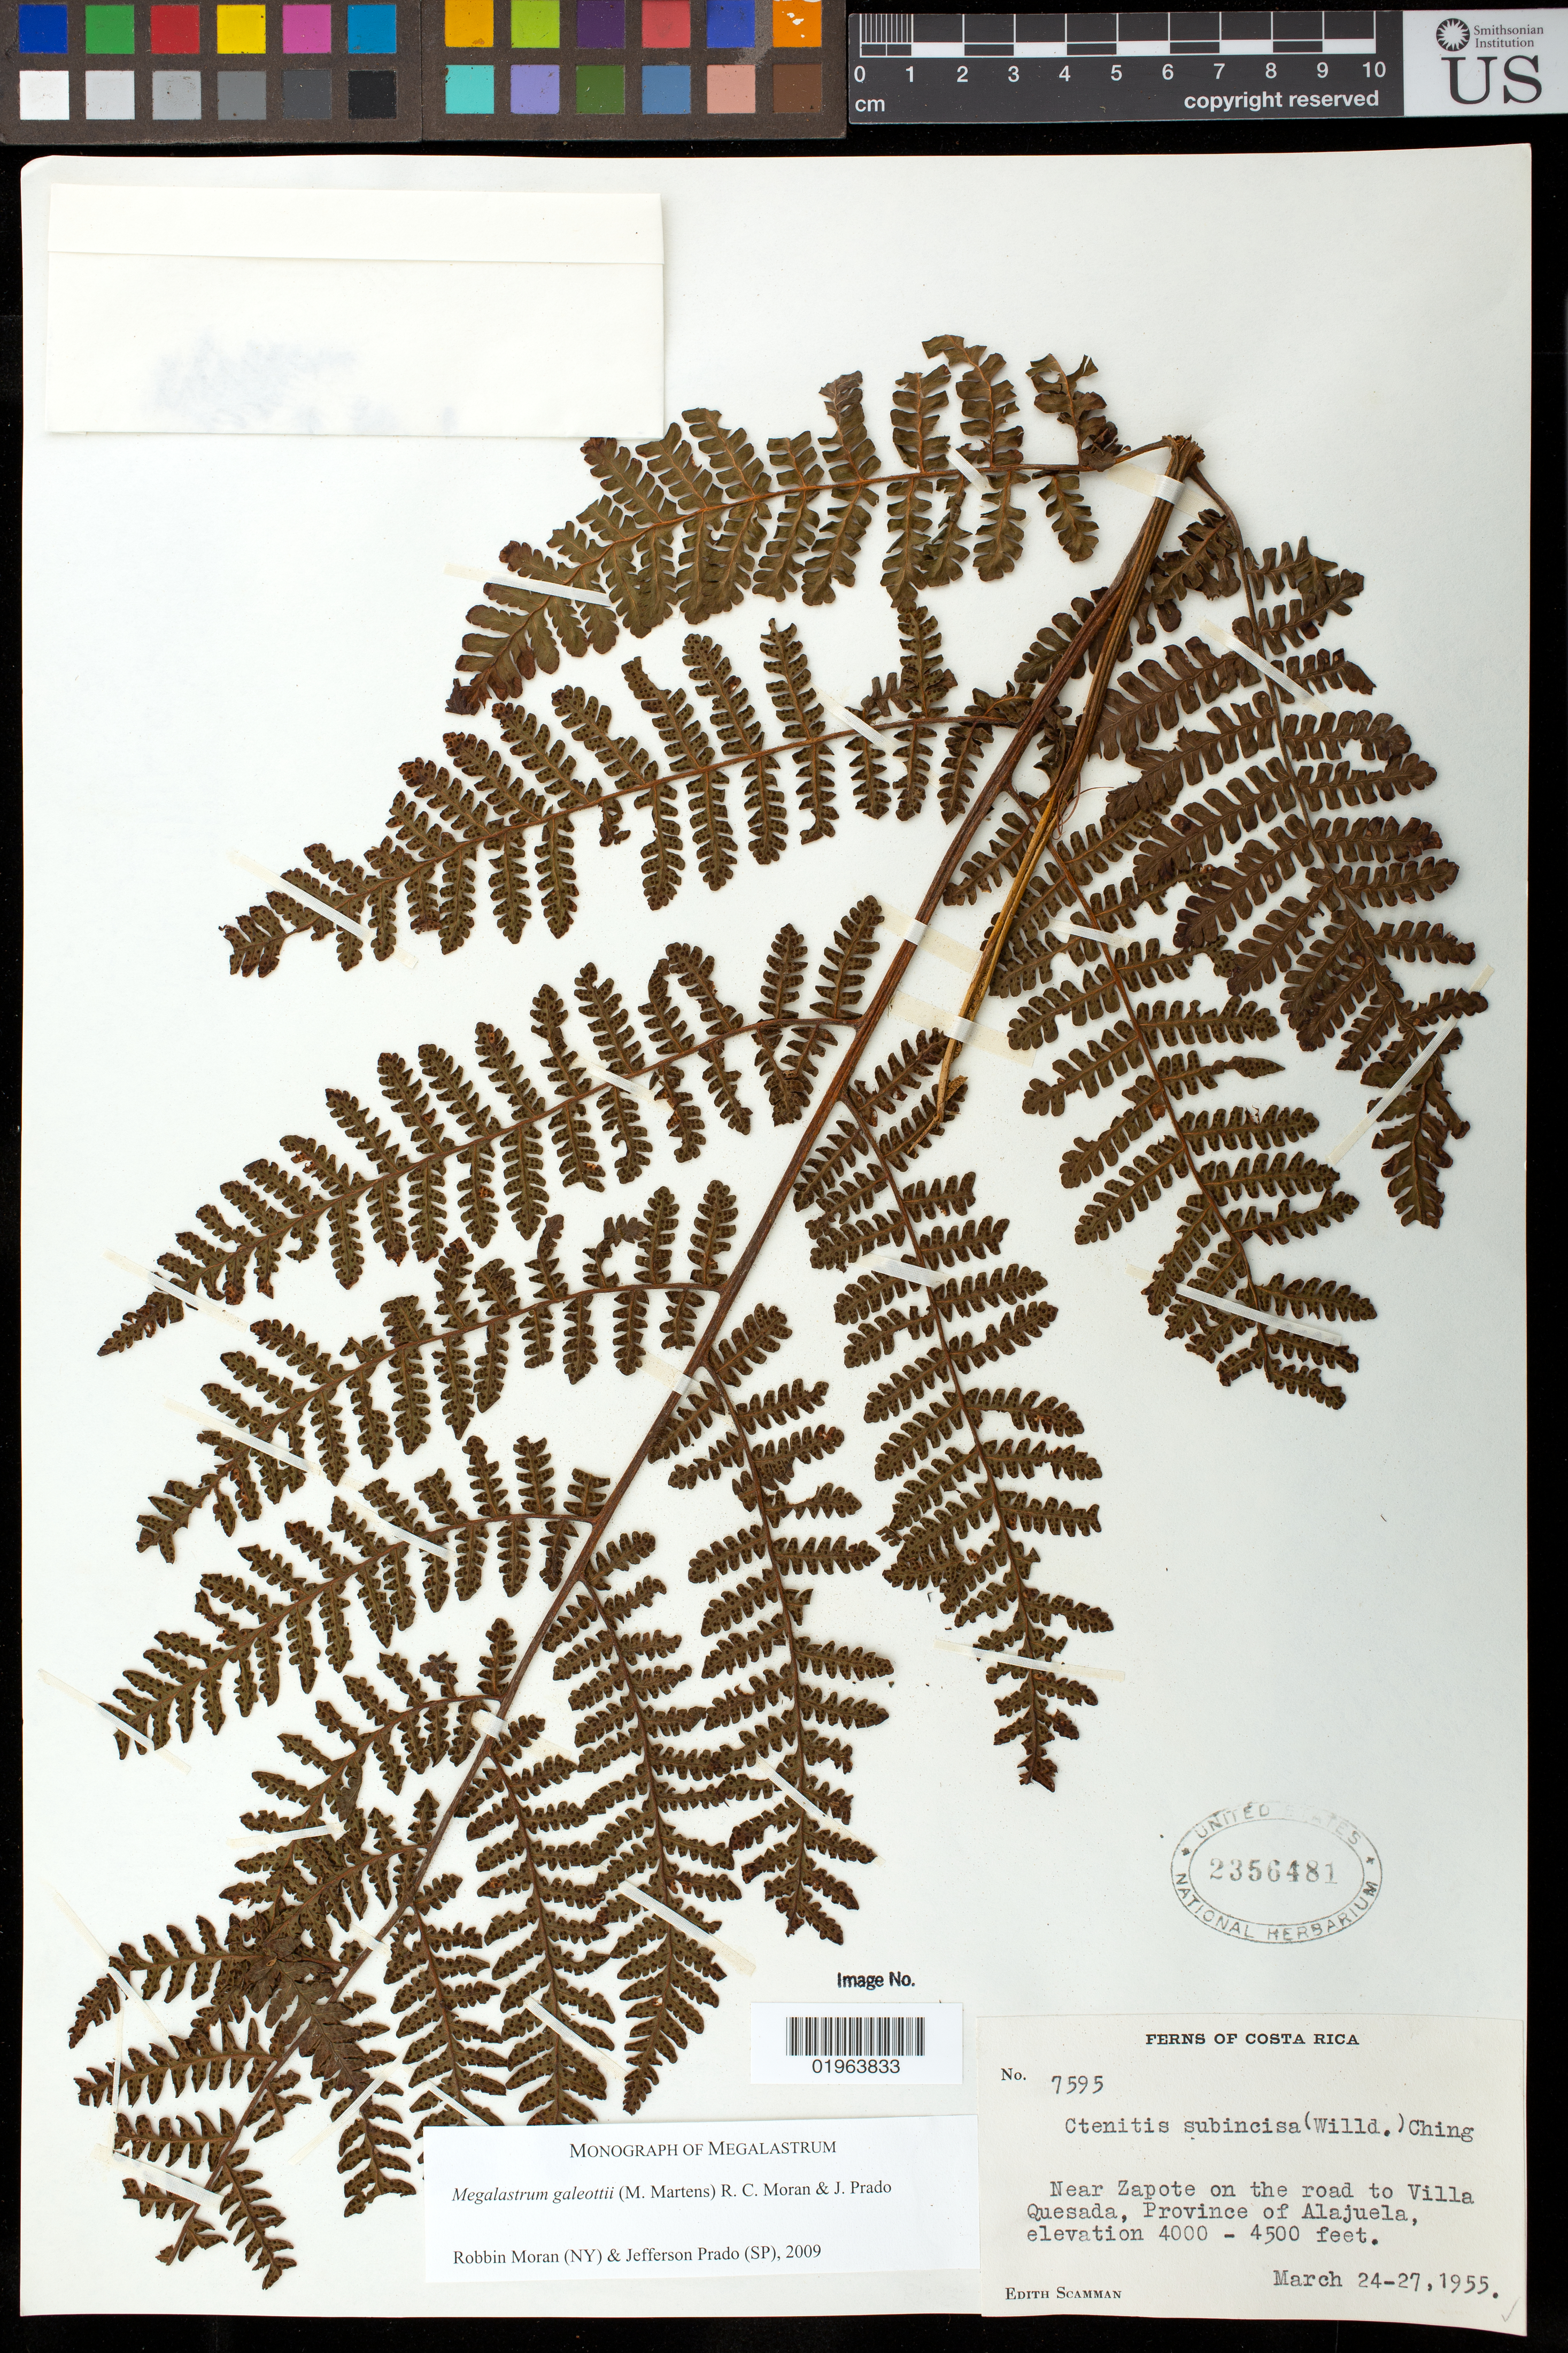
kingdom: Plantae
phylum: Tracheophyta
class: Polypodiopsida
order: Polypodiales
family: Dryopteridaceae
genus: Megalastrum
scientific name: Megalastrum galeottii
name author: (M. Martens) R.C. Moran & J. Prado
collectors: E. Scamman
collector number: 7595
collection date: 1955-03-24/1955-03-27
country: Costa Rica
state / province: Alajuela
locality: Near Zapote on the road to Villa Quesada, Province of Alajuela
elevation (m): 1219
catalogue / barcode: US 2356481